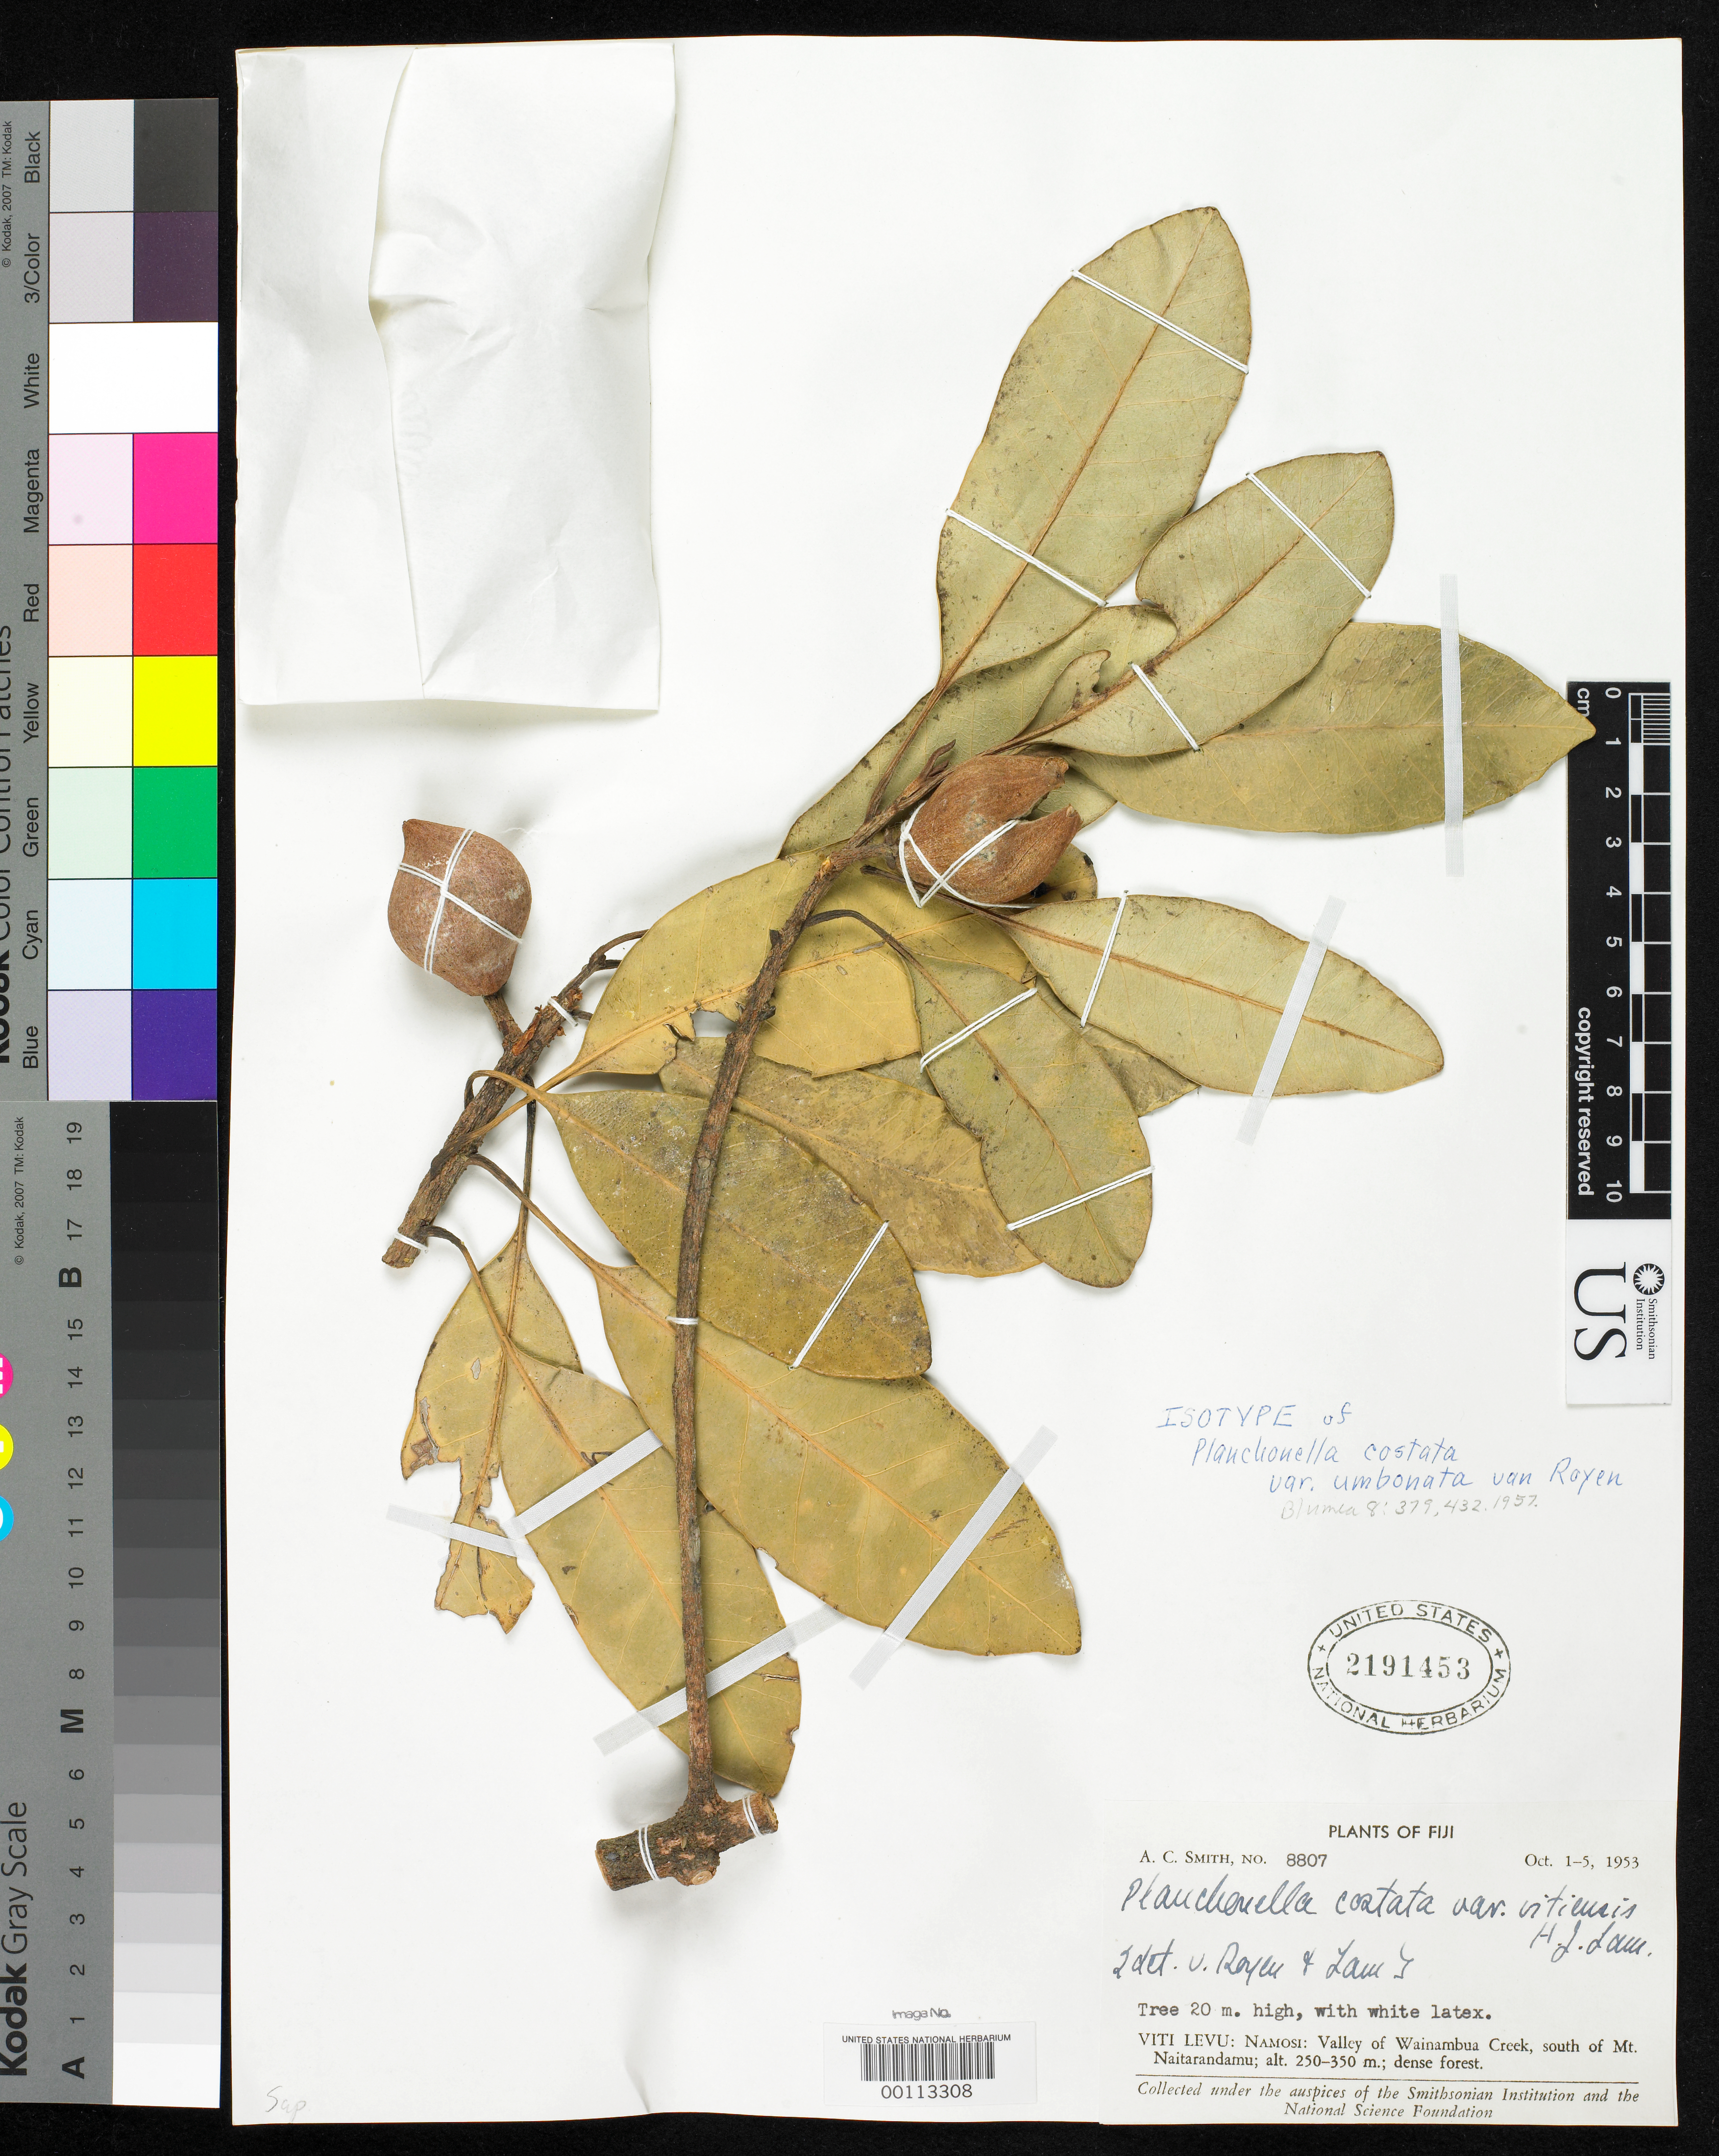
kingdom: Plantae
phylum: Tracheophyta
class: Magnoliopsida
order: Ericales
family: Sapotaceae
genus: Planchonella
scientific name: Planchonella costata var. umbonata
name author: P. Royen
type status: Isotype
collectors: A. C. Smith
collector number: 8807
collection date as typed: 01 Oct 1953 to 05 Oct 1953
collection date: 1953-10-01/1953-10-05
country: Fiji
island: Viti Levu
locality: Namosi, Wainambua Creek valley. [Viti Levu Group]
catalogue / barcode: US 2191453